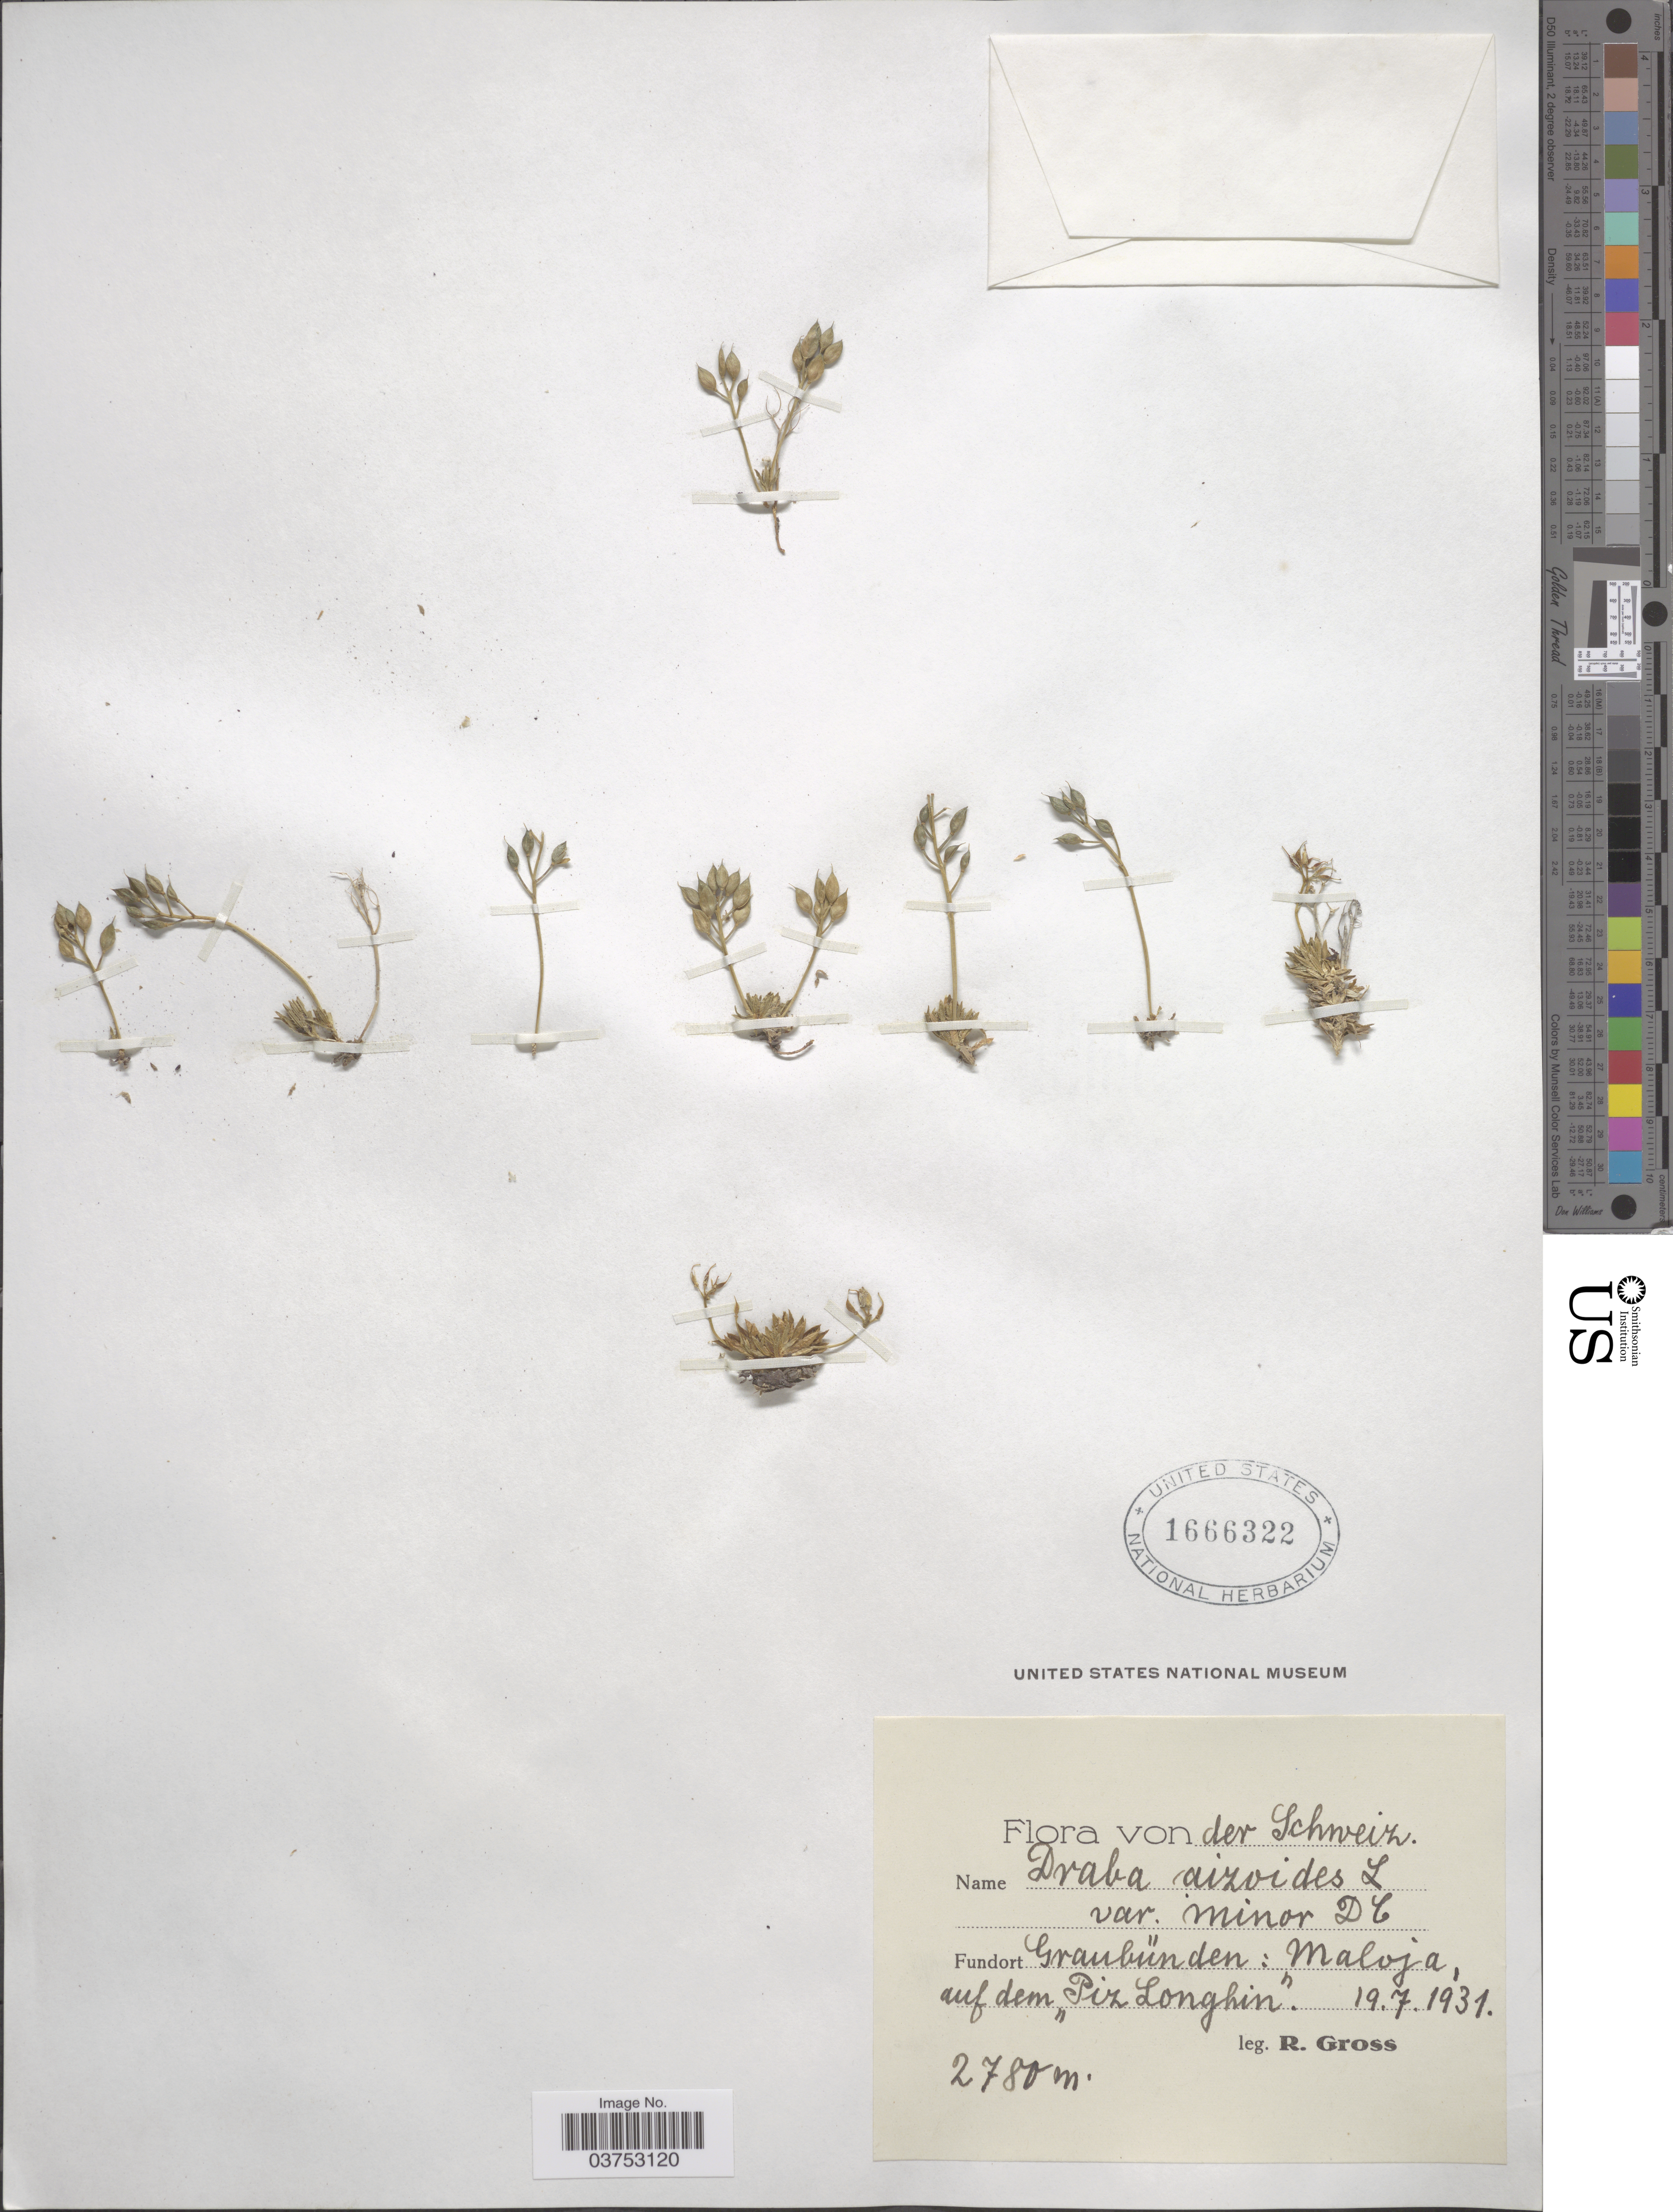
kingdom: Plantae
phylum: Tracheophyta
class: Magnoliopsida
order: Brassicales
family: Brassicaceae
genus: Draba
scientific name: Draba aizoides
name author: L.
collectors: R. Gross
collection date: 1931-07-19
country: Switzerland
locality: Schweiz. Graubünden: Maloja, auf dem "Piz Longhin".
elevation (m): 2780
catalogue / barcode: US 1666322